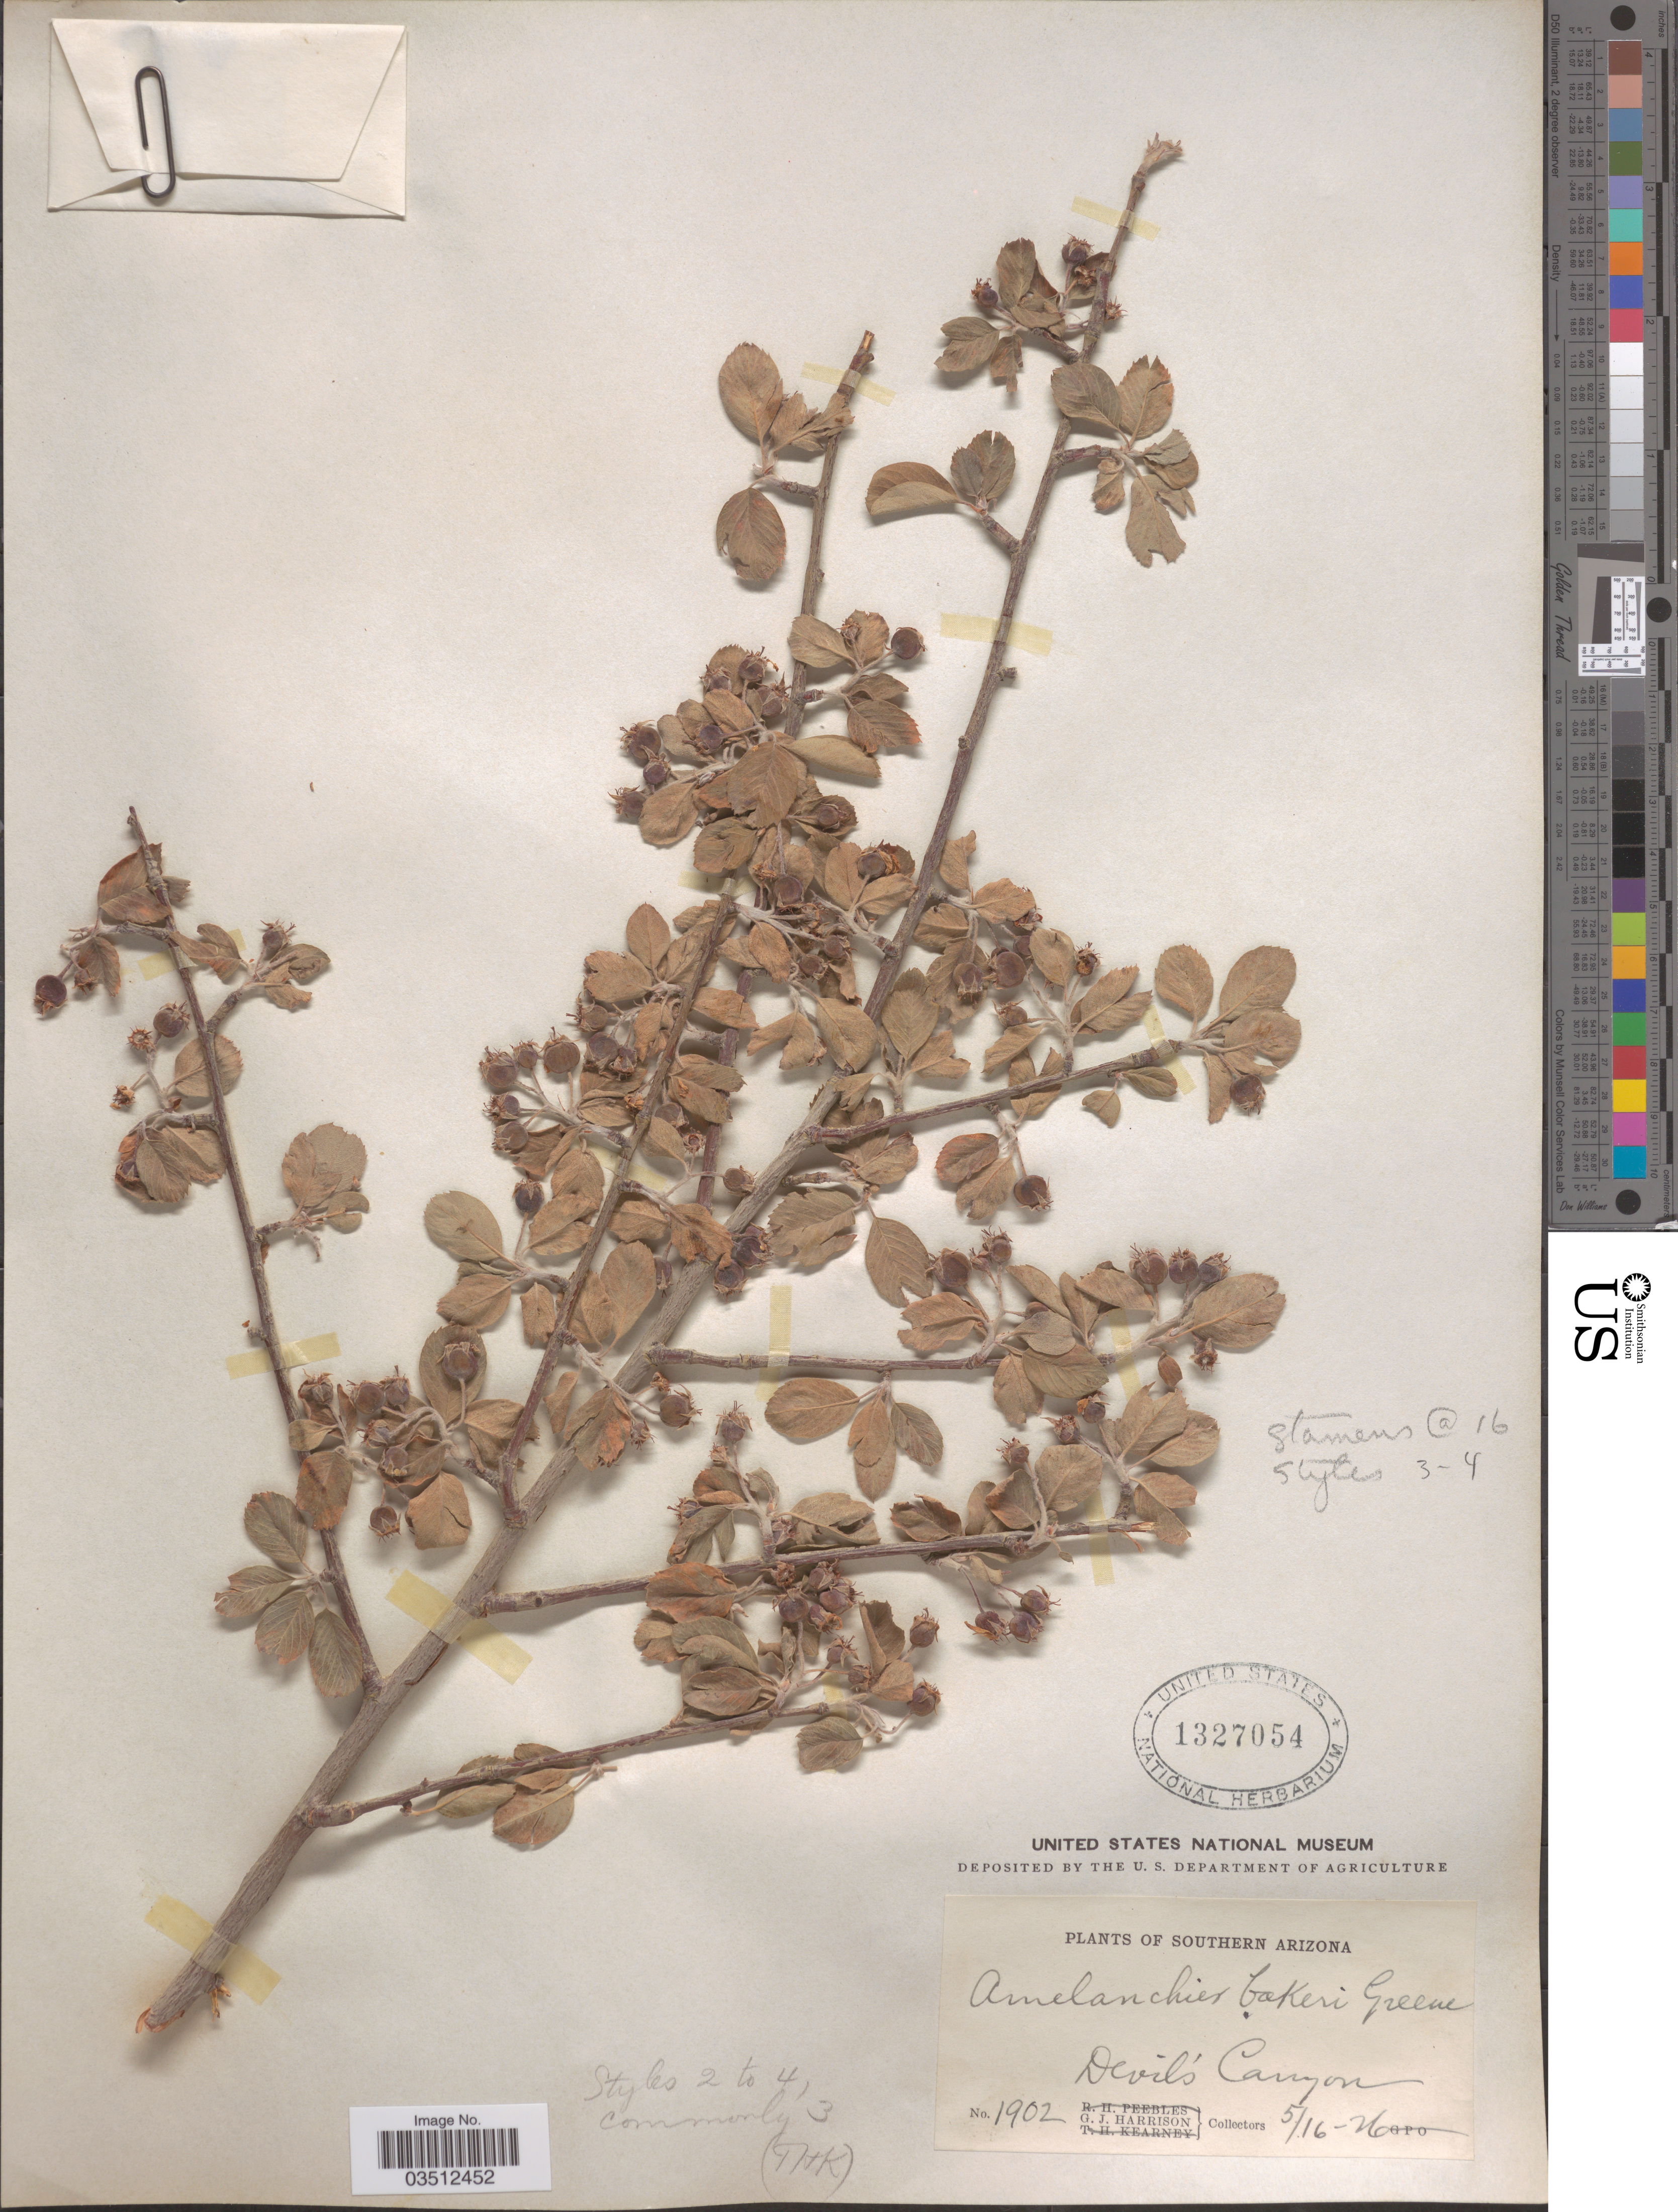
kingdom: Plantae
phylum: Tracheophyta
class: Magnoliopsida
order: Rosales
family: Rosaceae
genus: Amelanchier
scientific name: Amelanchier oreophila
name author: A. Nelson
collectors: G. J. Harrison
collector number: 1902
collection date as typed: Transcribed d/m/y: 16/5/26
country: United States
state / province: Arizona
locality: Southern Arizona. Devil's Canyon.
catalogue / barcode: US 1327054